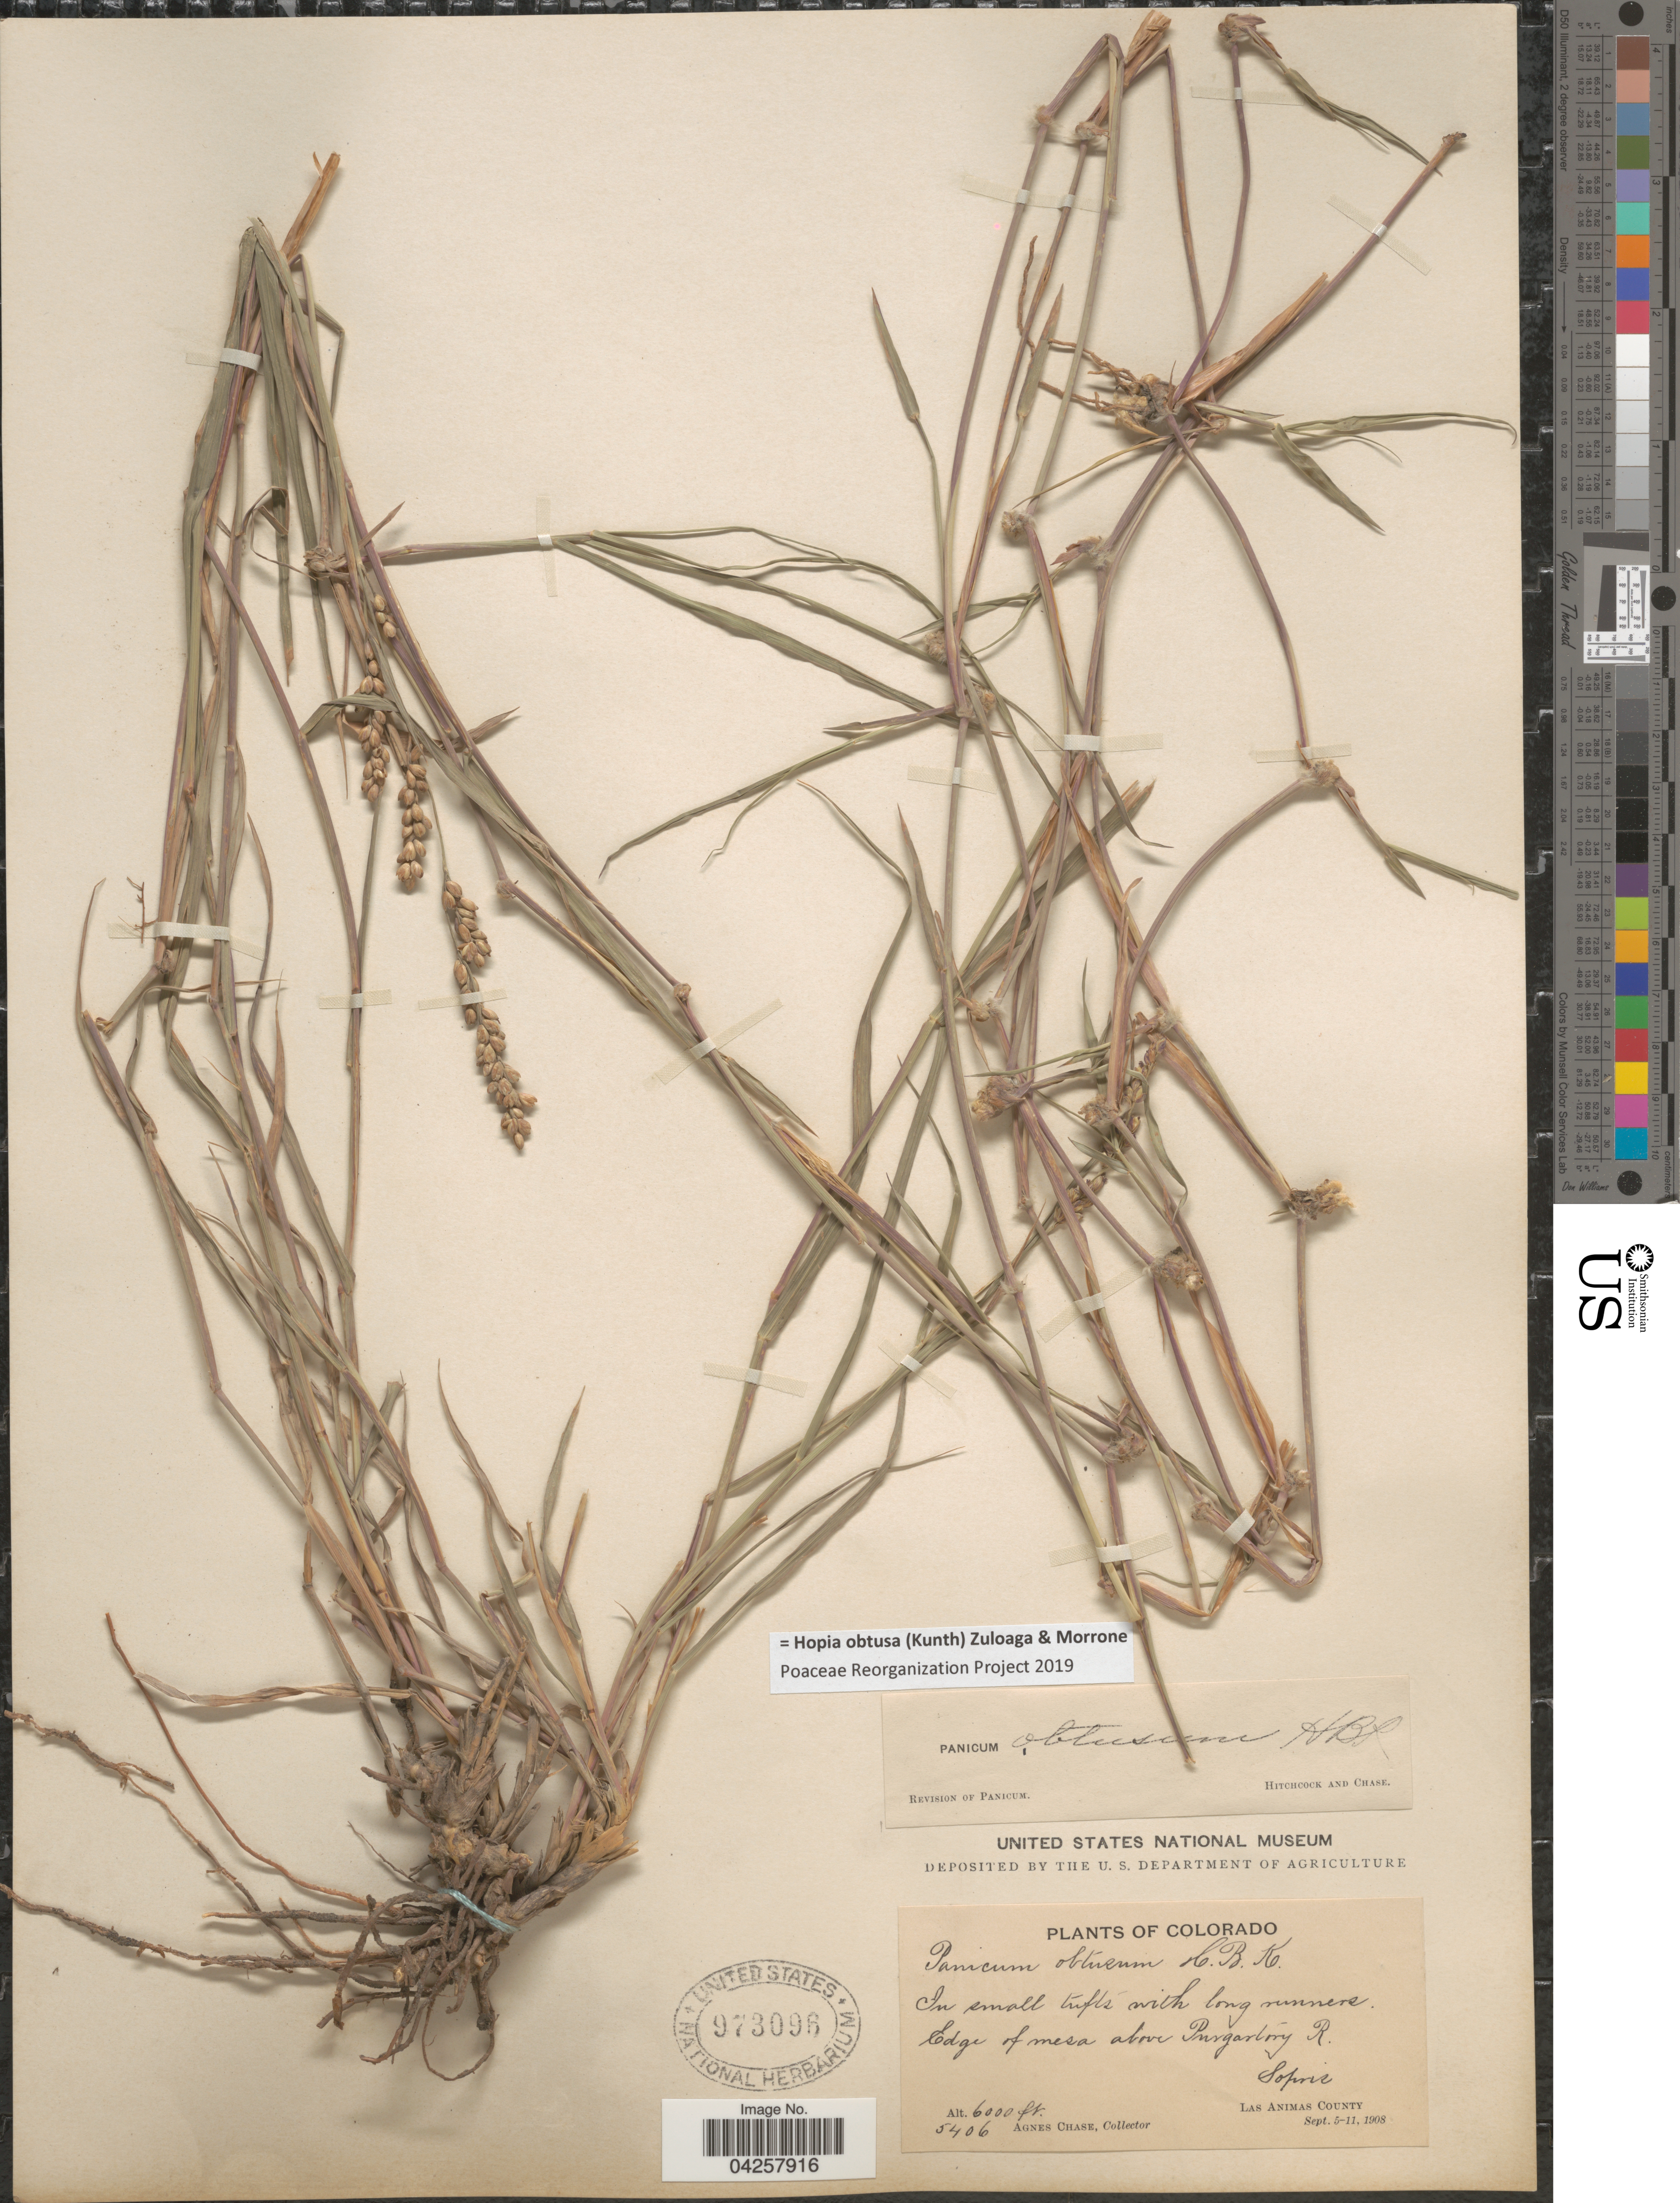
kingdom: Plantae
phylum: Tracheophyta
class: Liliopsida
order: Poales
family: Poaceae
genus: Hopia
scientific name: Hopia obtusa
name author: (Kunth) Zuloaga & Morrone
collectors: A. Chase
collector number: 5406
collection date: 1908-09-05/1908-09-11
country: United States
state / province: Colorado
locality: Edge of mesa above Purgartory R. Sopris. Las Animas County.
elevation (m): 1829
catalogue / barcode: US 973096